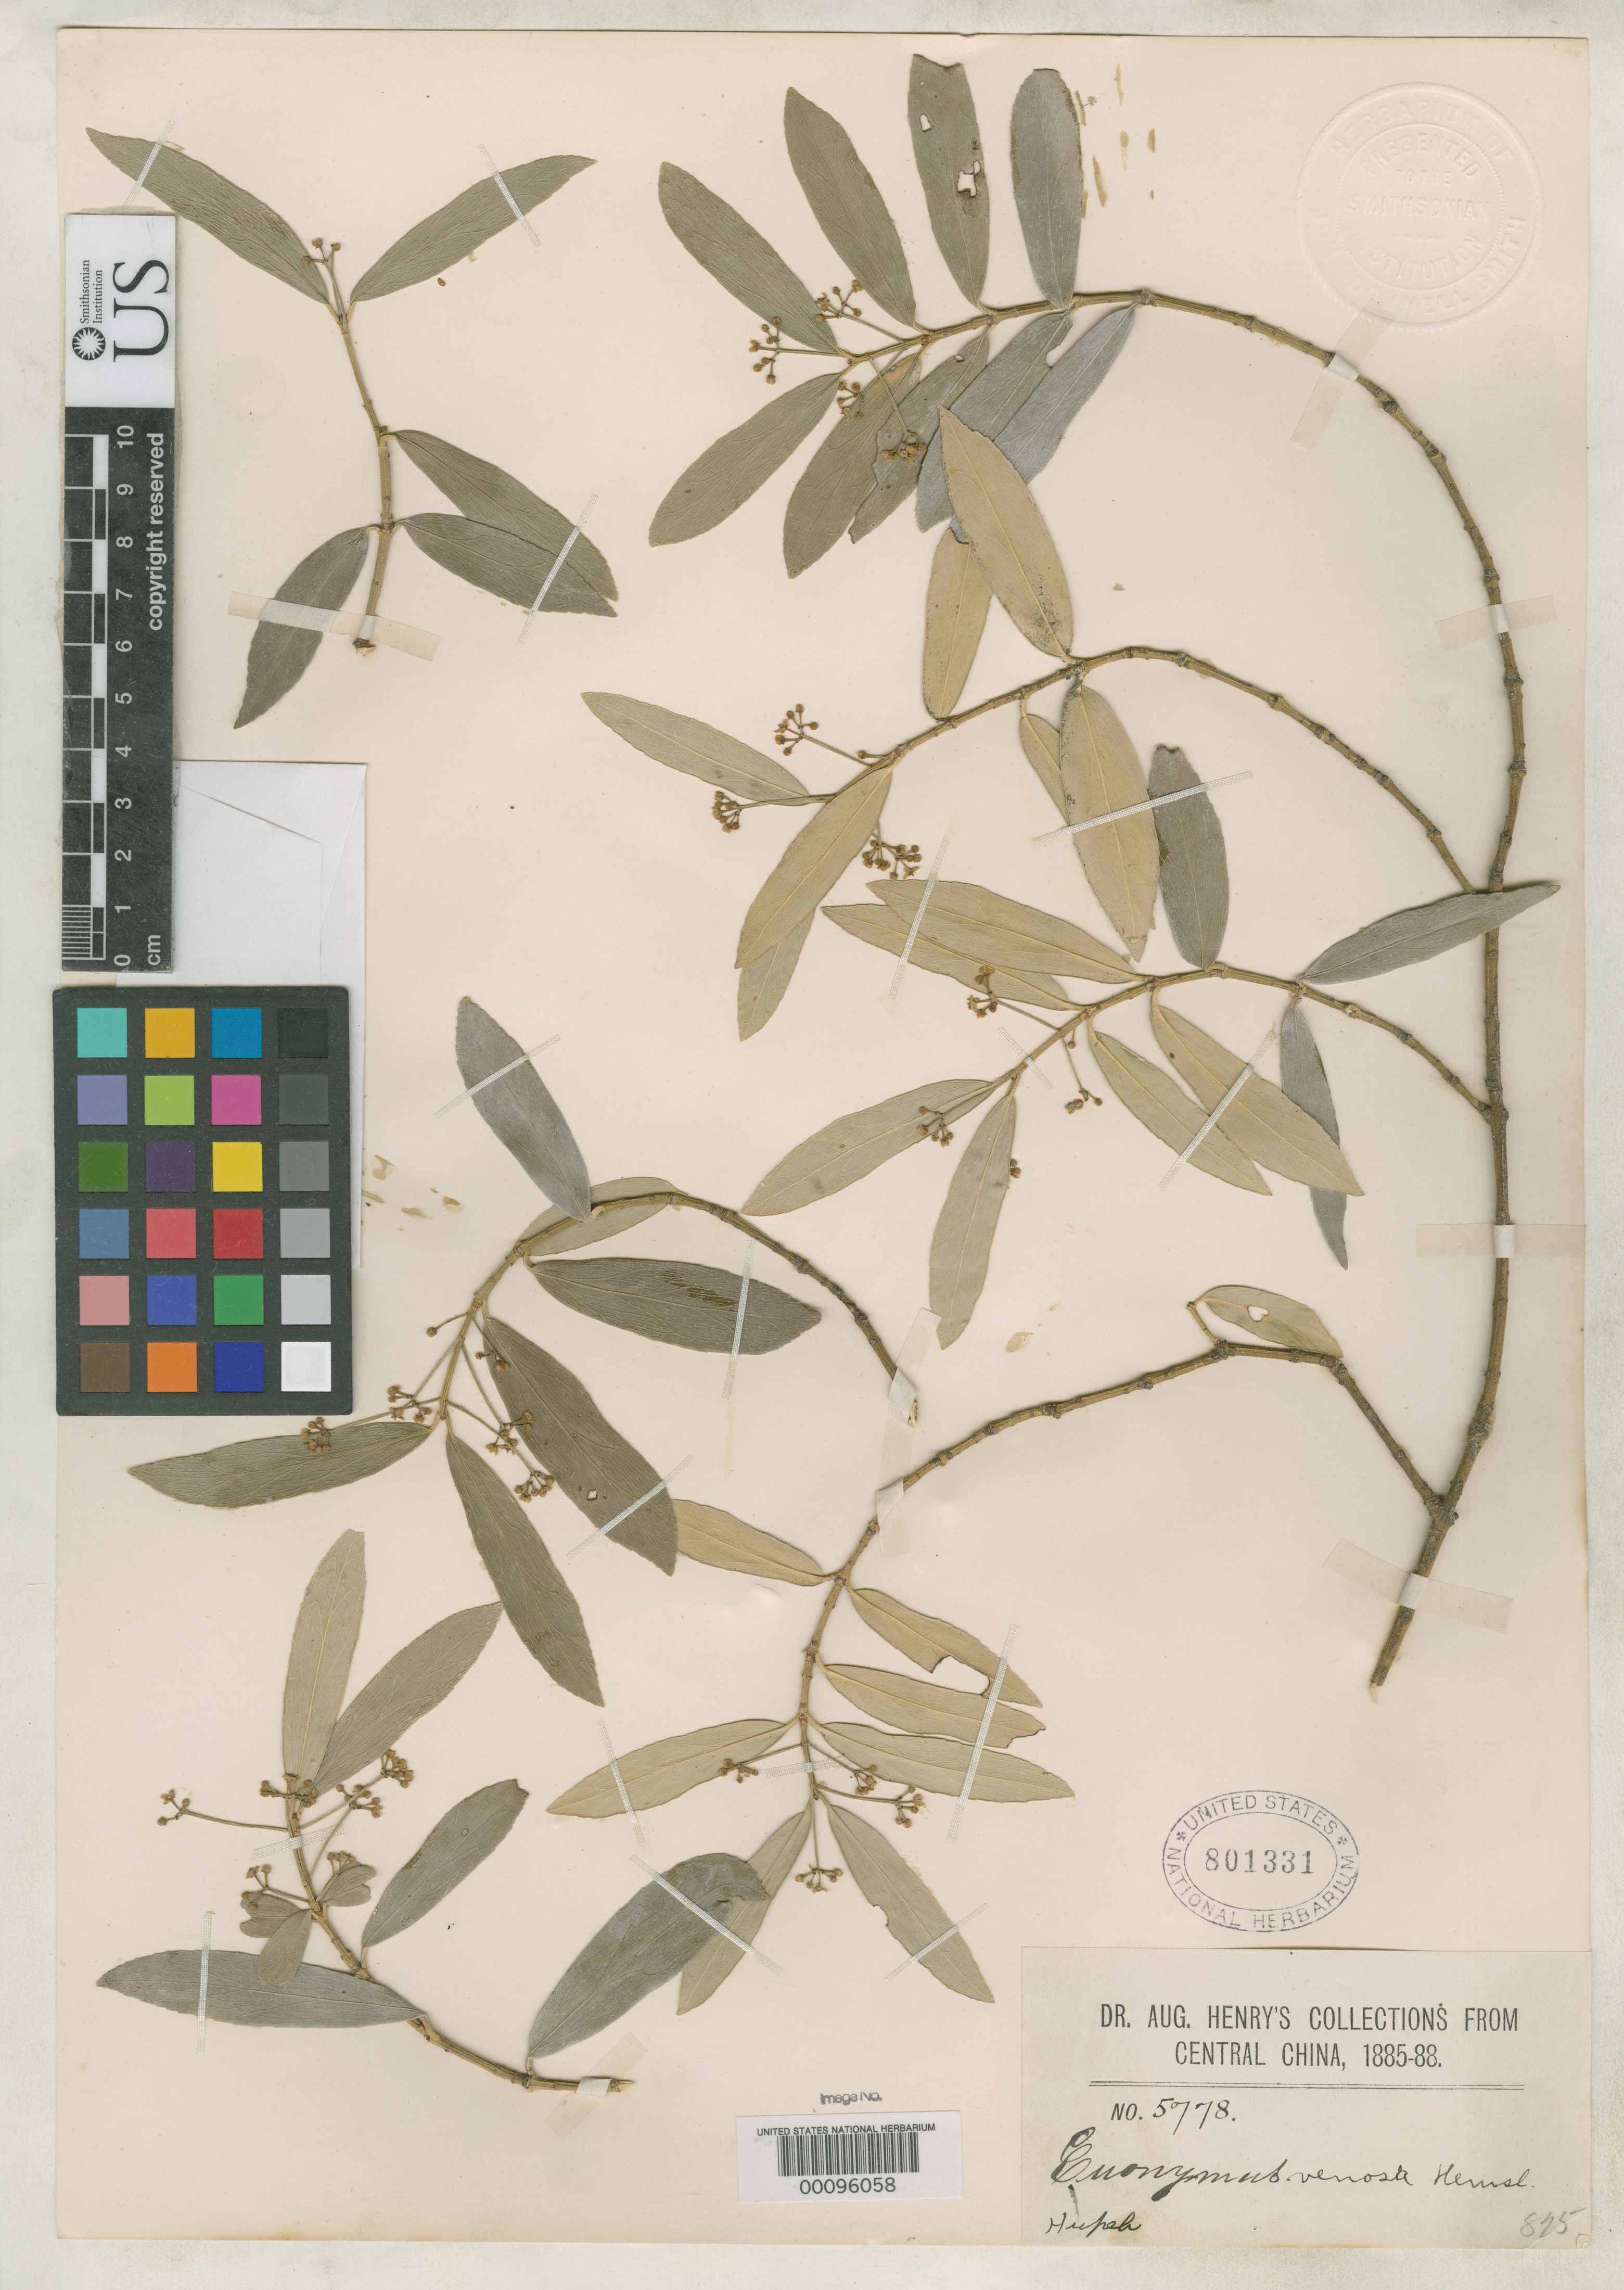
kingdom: Plantae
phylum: Tracheophyta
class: Magnoliopsida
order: Celastrales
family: Celastraceae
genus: Euonymus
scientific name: Euonymus venosus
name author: Hemsl.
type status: Isosyntype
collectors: A. Henry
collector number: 5778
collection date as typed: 1885-88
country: China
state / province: Hubei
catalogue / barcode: US 801331